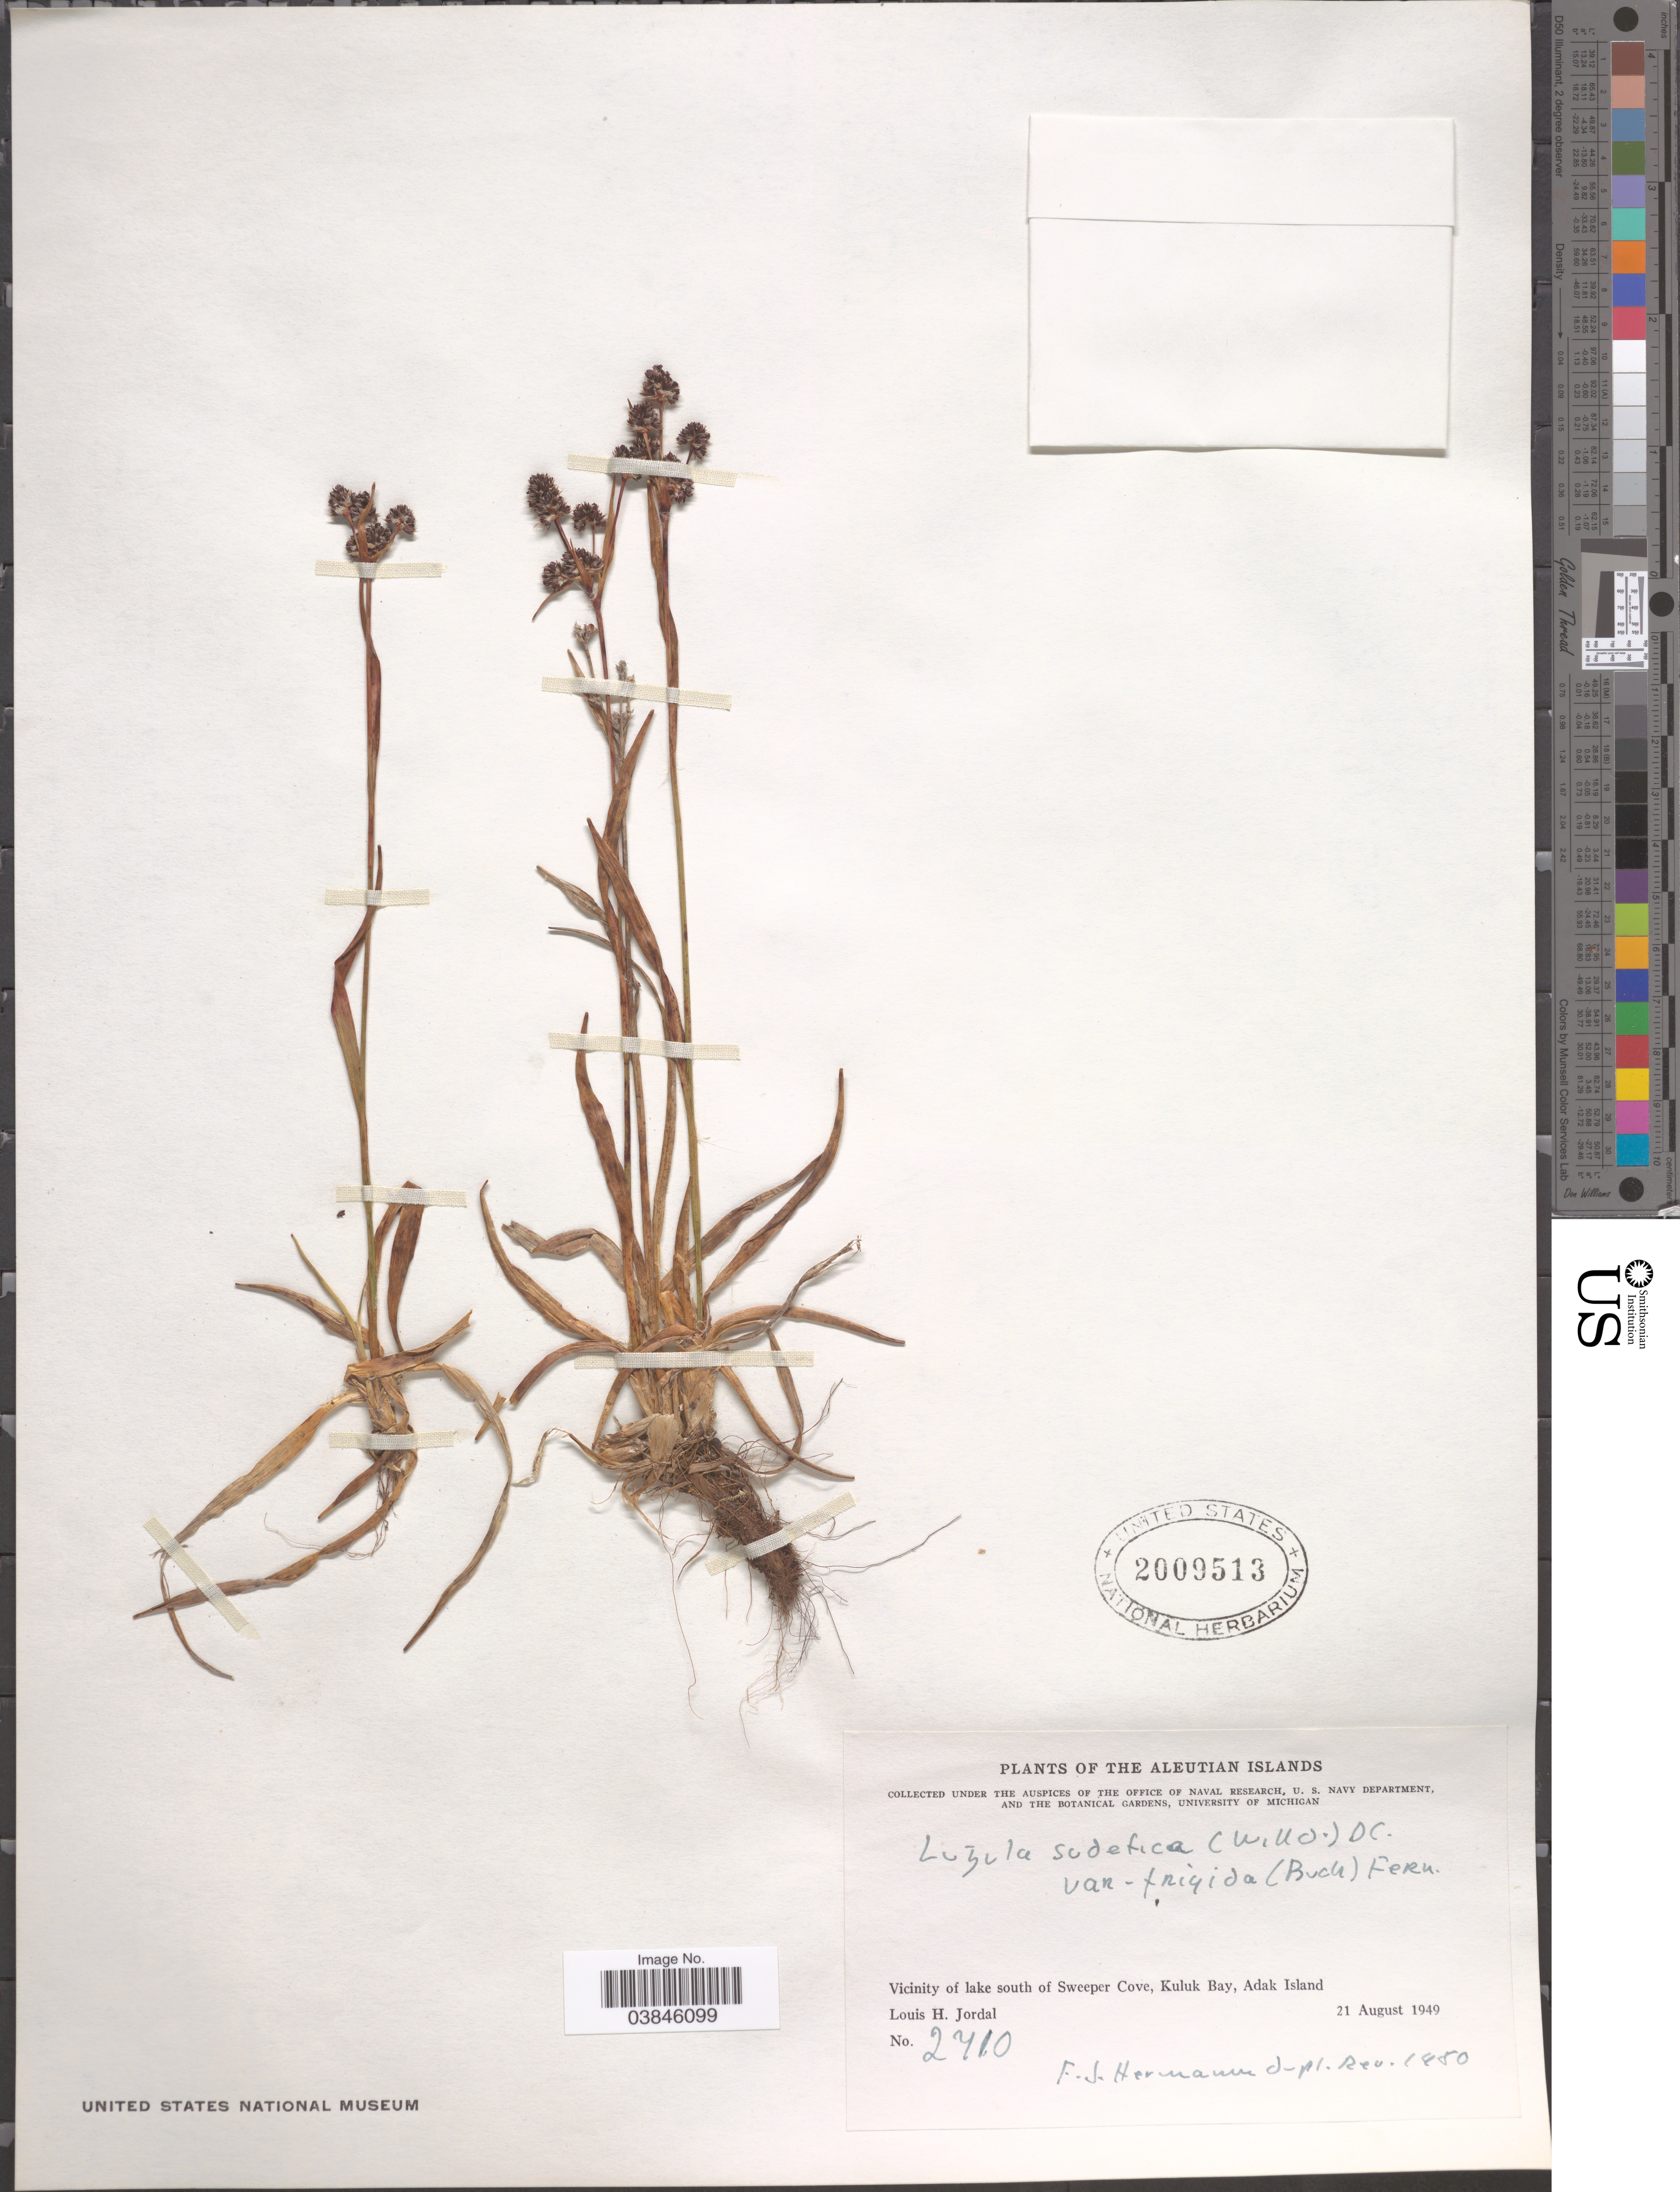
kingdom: Plantae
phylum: Tracheophyta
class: Liliopsida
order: Poales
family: Juncaceae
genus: Luzula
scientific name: Luzula multiflora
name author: (Ehrh.) Lej.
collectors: L. Jordal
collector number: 2710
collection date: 1949-08-21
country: United States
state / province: Alaska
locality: The Aleutian Islands. Vicinity of lake south Sweeper Cove, Kuluk Bay, Adak Island.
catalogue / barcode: US 2009513